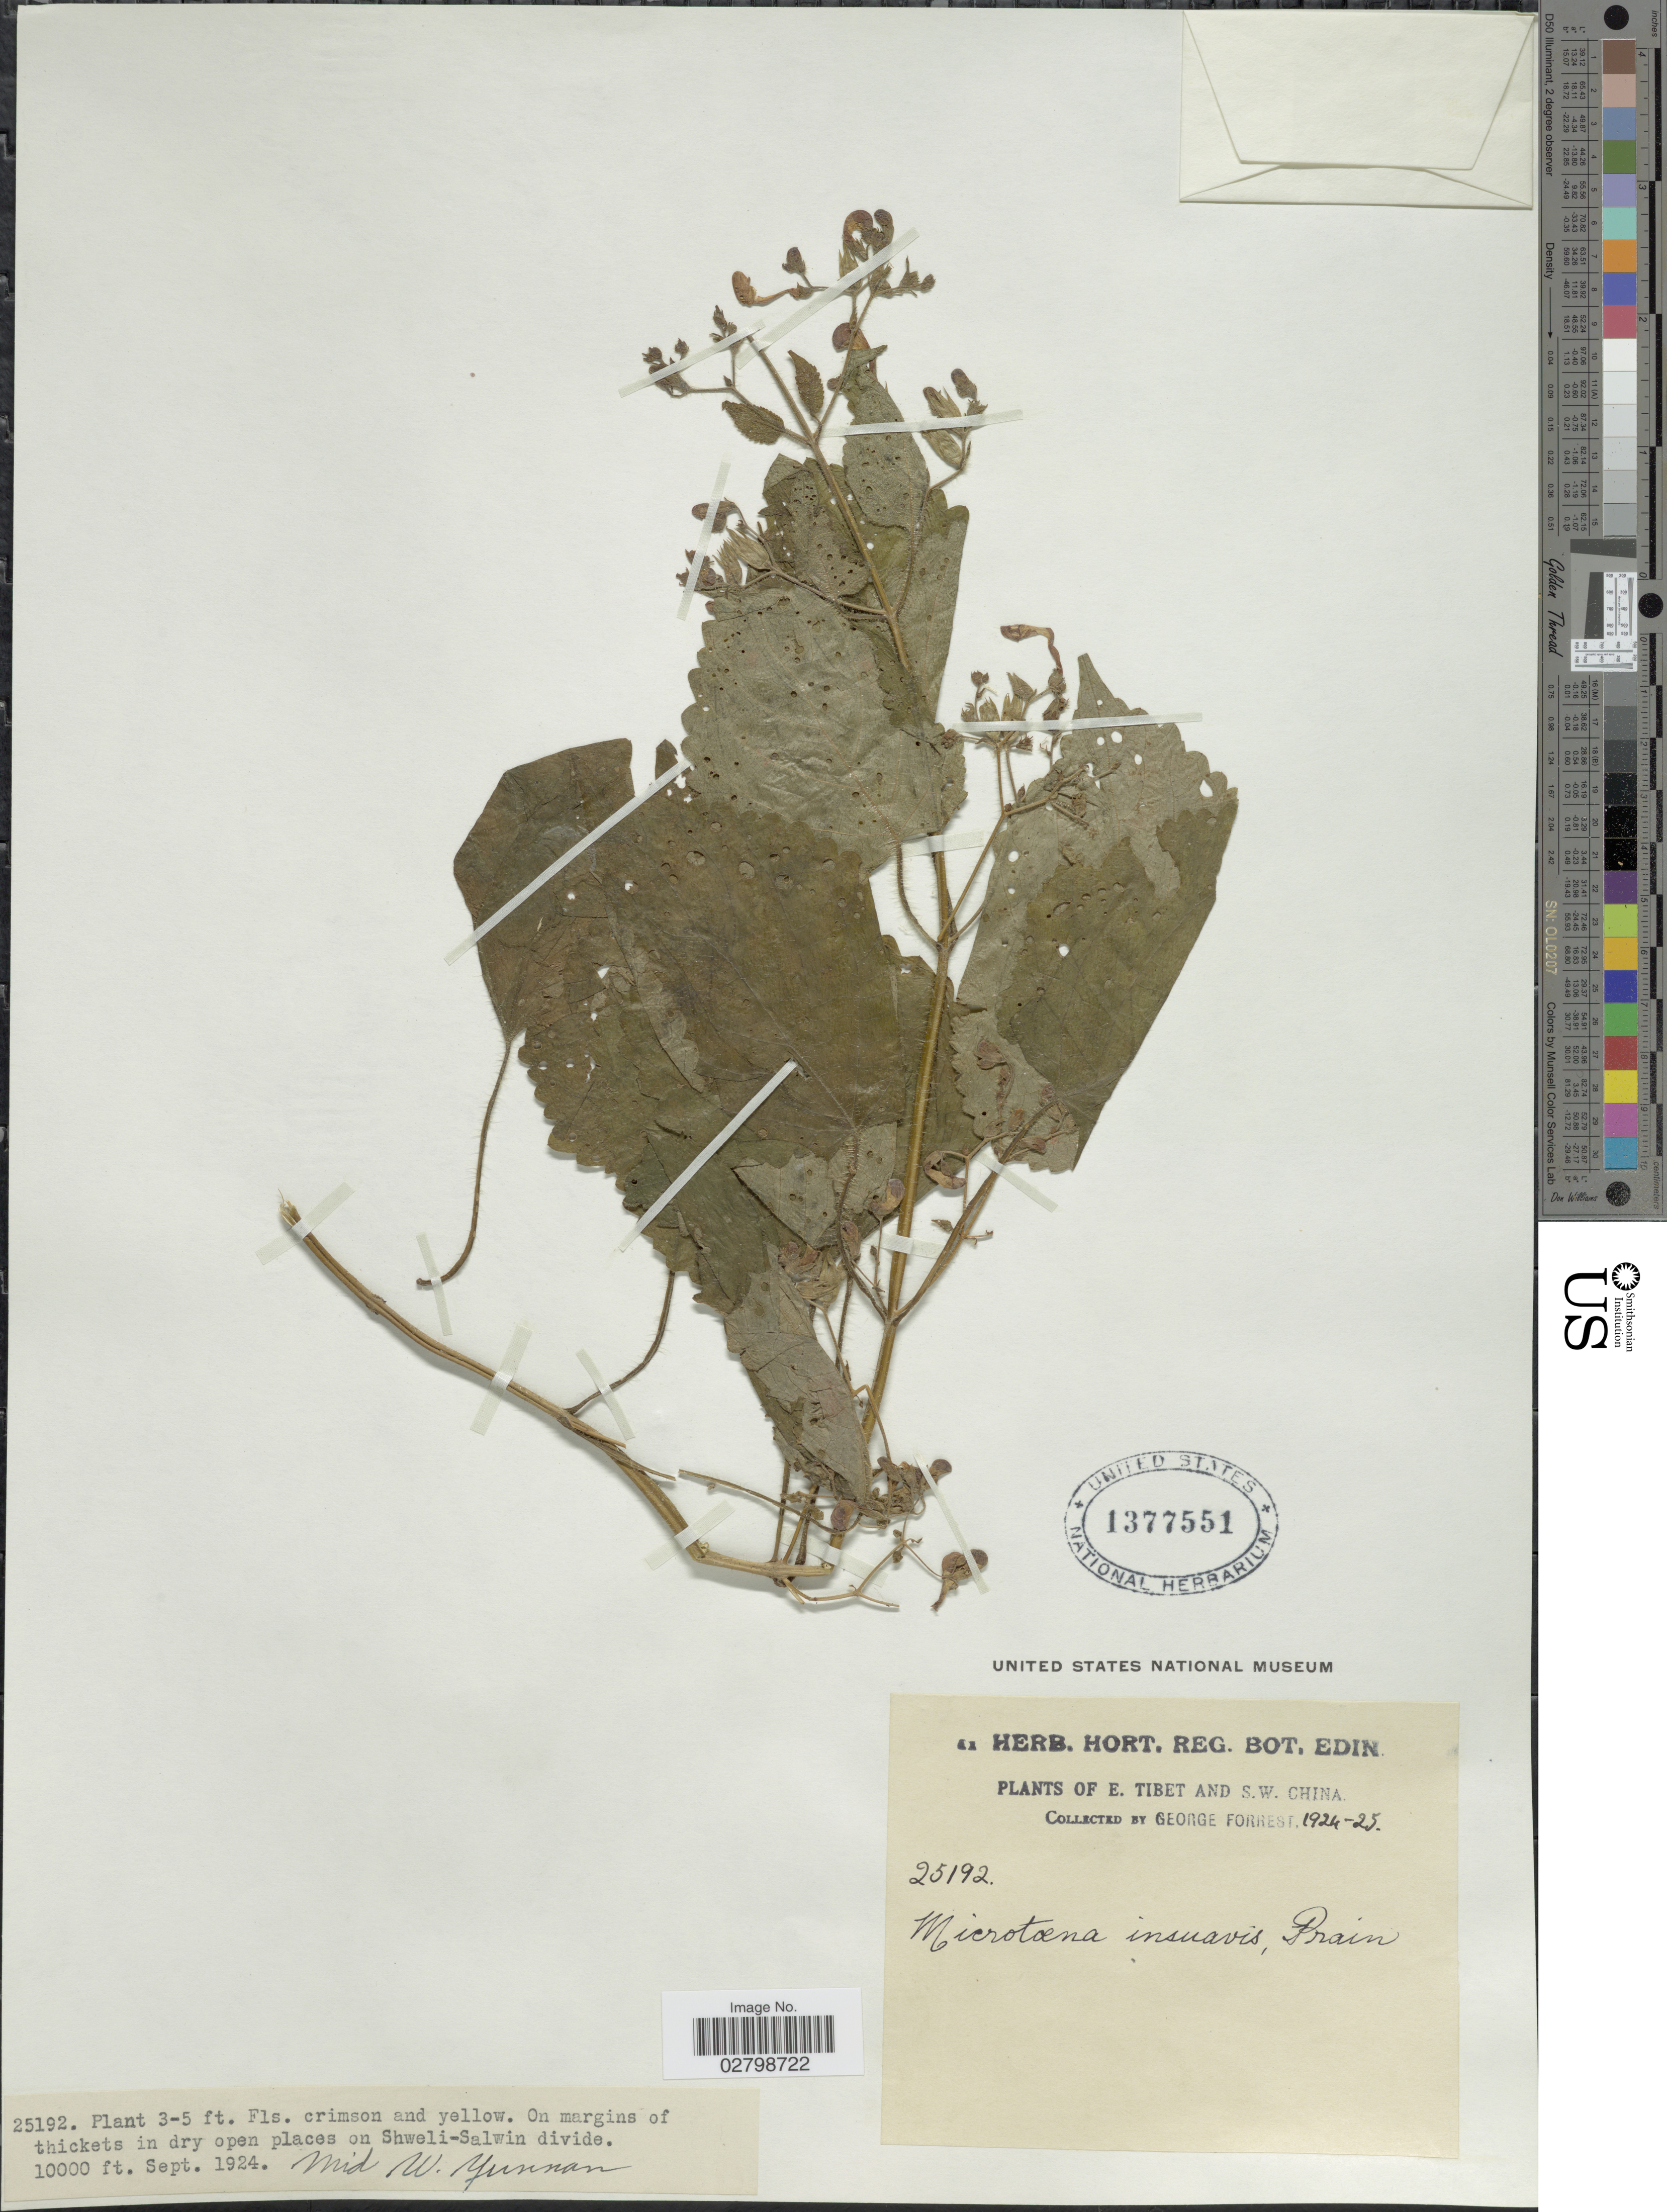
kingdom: Plantae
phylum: Tracheophyta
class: Magnoliopsida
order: Lamiales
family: Lamiaceae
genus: Microtoena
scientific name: Microtoena insuavis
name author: (Hance) Prain ex Briq.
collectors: G. Forrest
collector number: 25192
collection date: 1924-09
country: China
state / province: Xizang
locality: E. Tibet, on Shweli-Salwin divide, Mid W. Yunnan.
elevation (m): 3048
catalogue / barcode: US 1377551